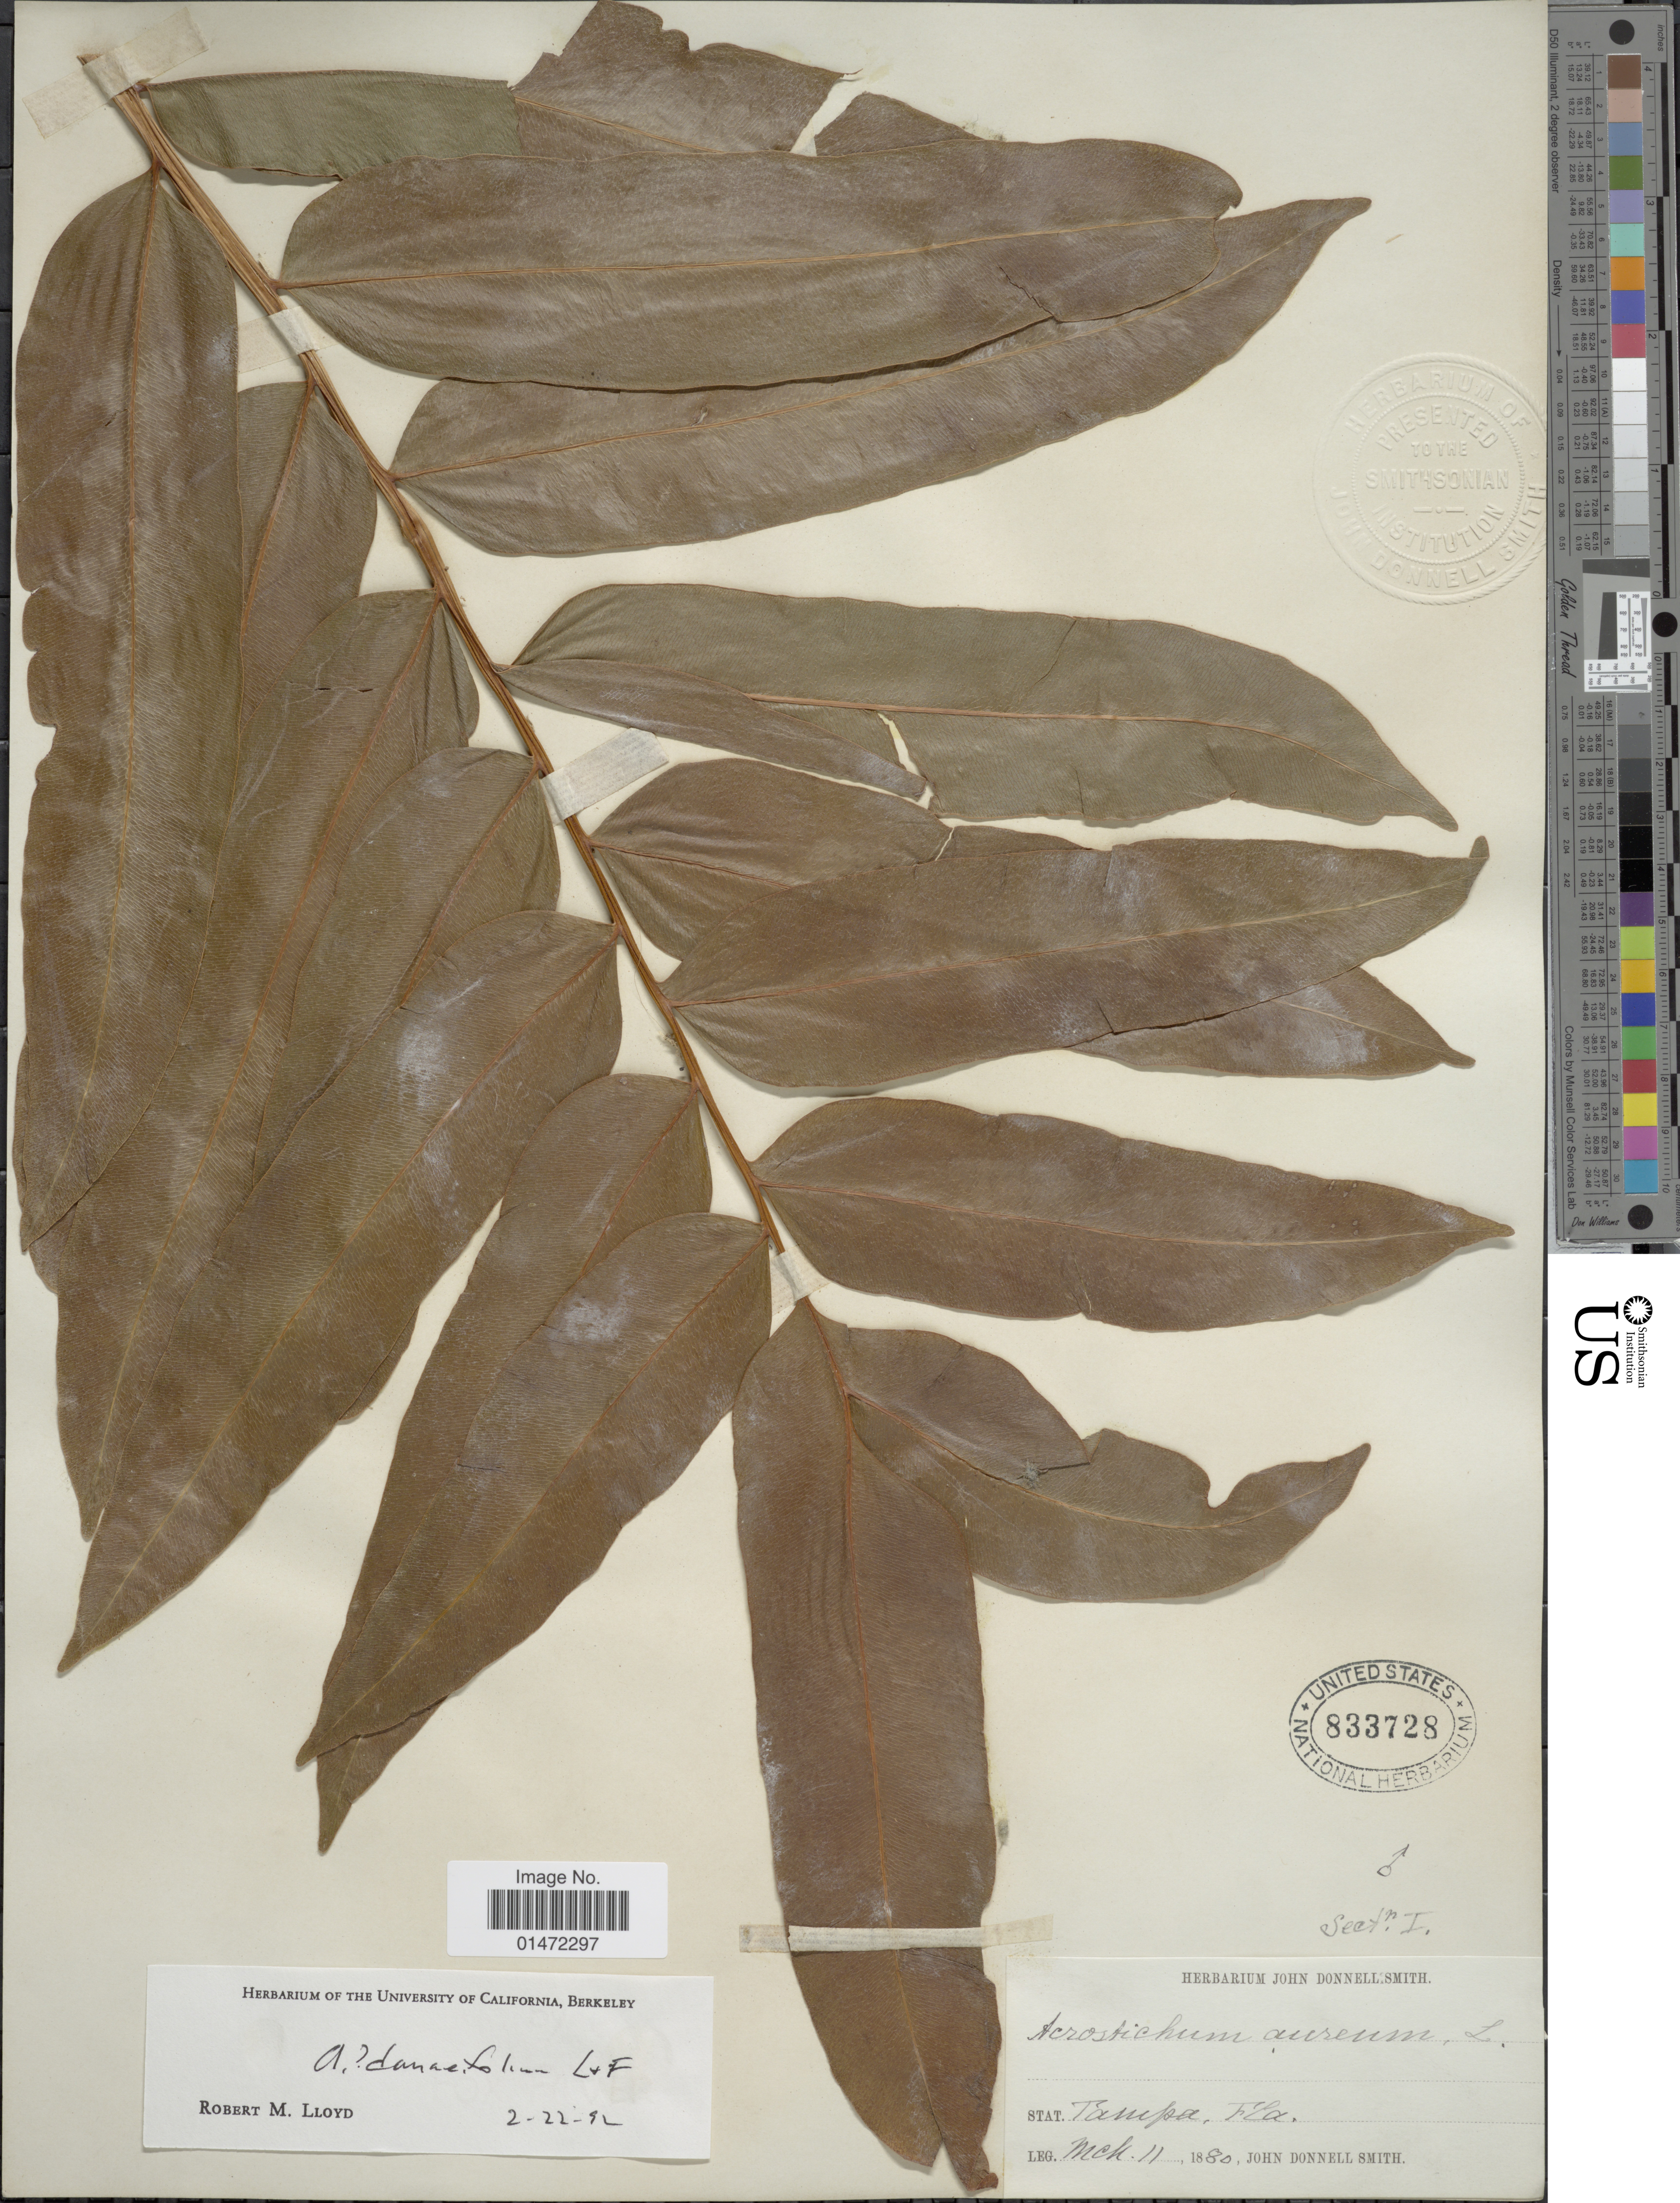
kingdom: Plantae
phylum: Tracheophyta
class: Polypodiopsida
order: Polypodiales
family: Pteridaceae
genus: Acrostichum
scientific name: Acrostichum danaeifolium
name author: Langsd. & Fisch.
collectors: J. Donnell Smith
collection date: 1880-03-11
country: United States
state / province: Florida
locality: Tampa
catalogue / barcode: US 833728